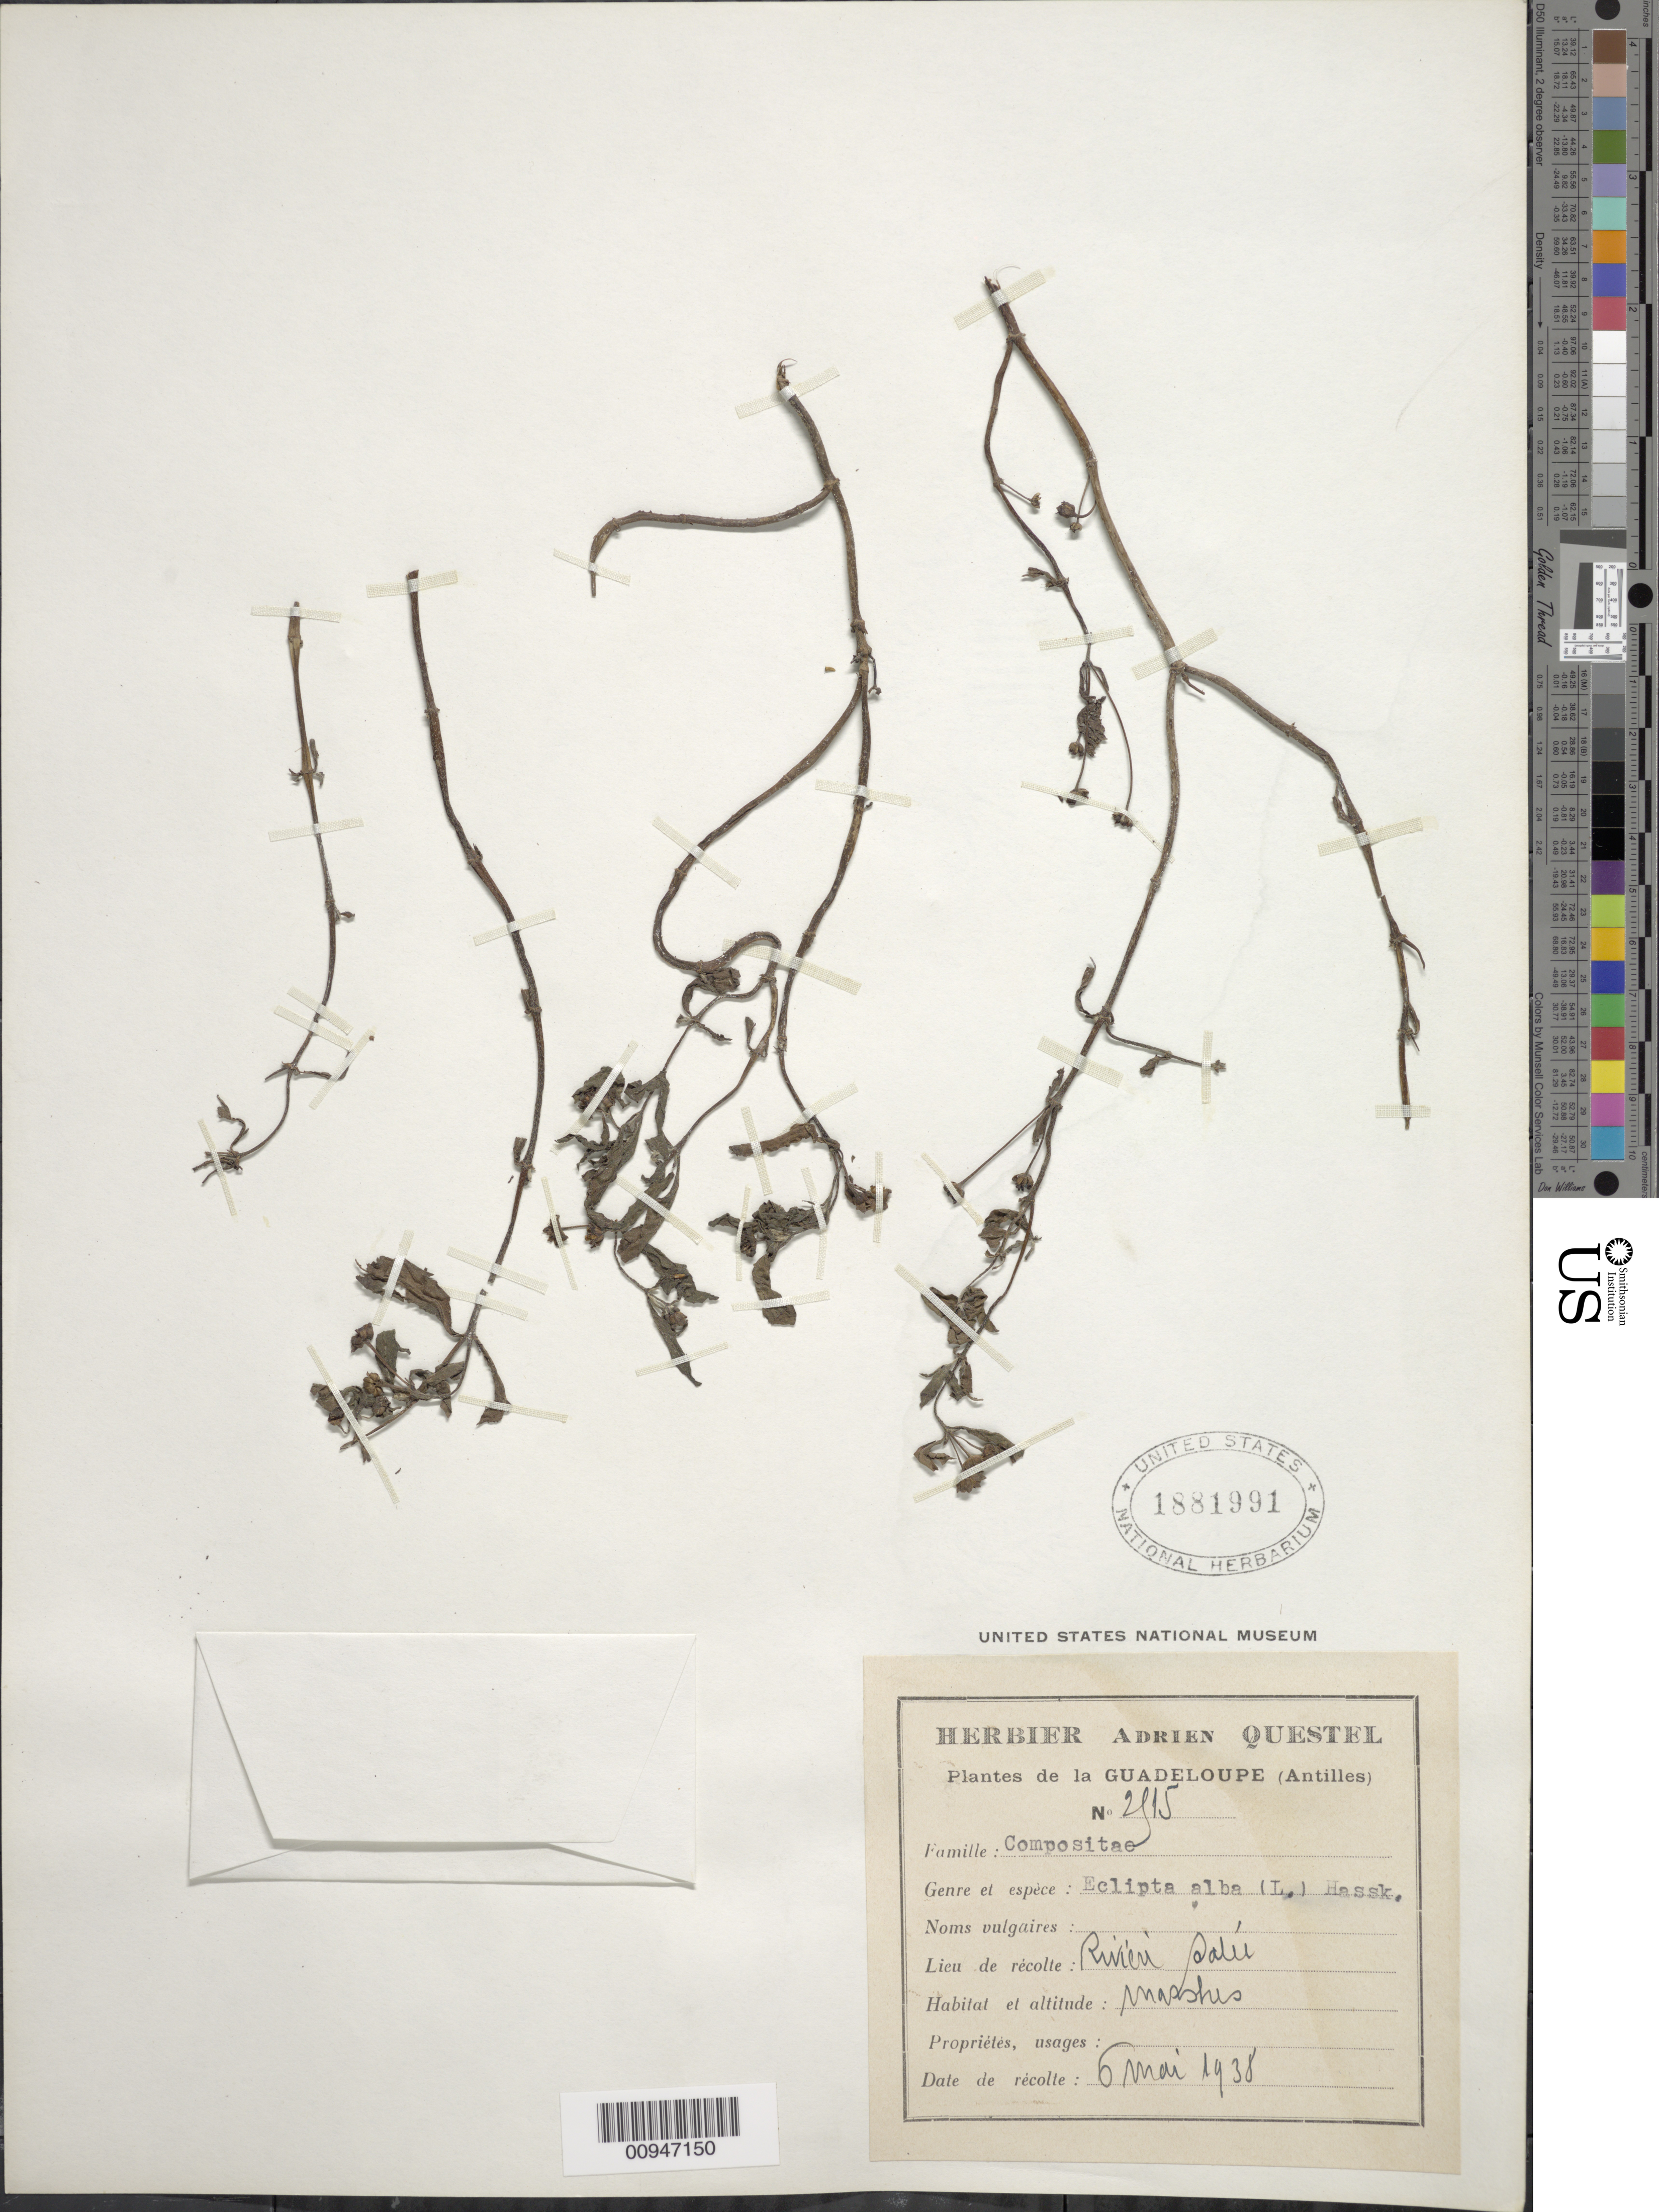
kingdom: Plantae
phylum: Tracheophyta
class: Magnoliopsida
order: Asterales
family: Asteraceae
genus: Eclipta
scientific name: Eclipta alba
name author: (L.) Hassk.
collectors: A. Questel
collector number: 2915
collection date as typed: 06 May 1938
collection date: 1938-05-06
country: Guadeloupe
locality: Riviere Salú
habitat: Marshes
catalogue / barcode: US 1881991